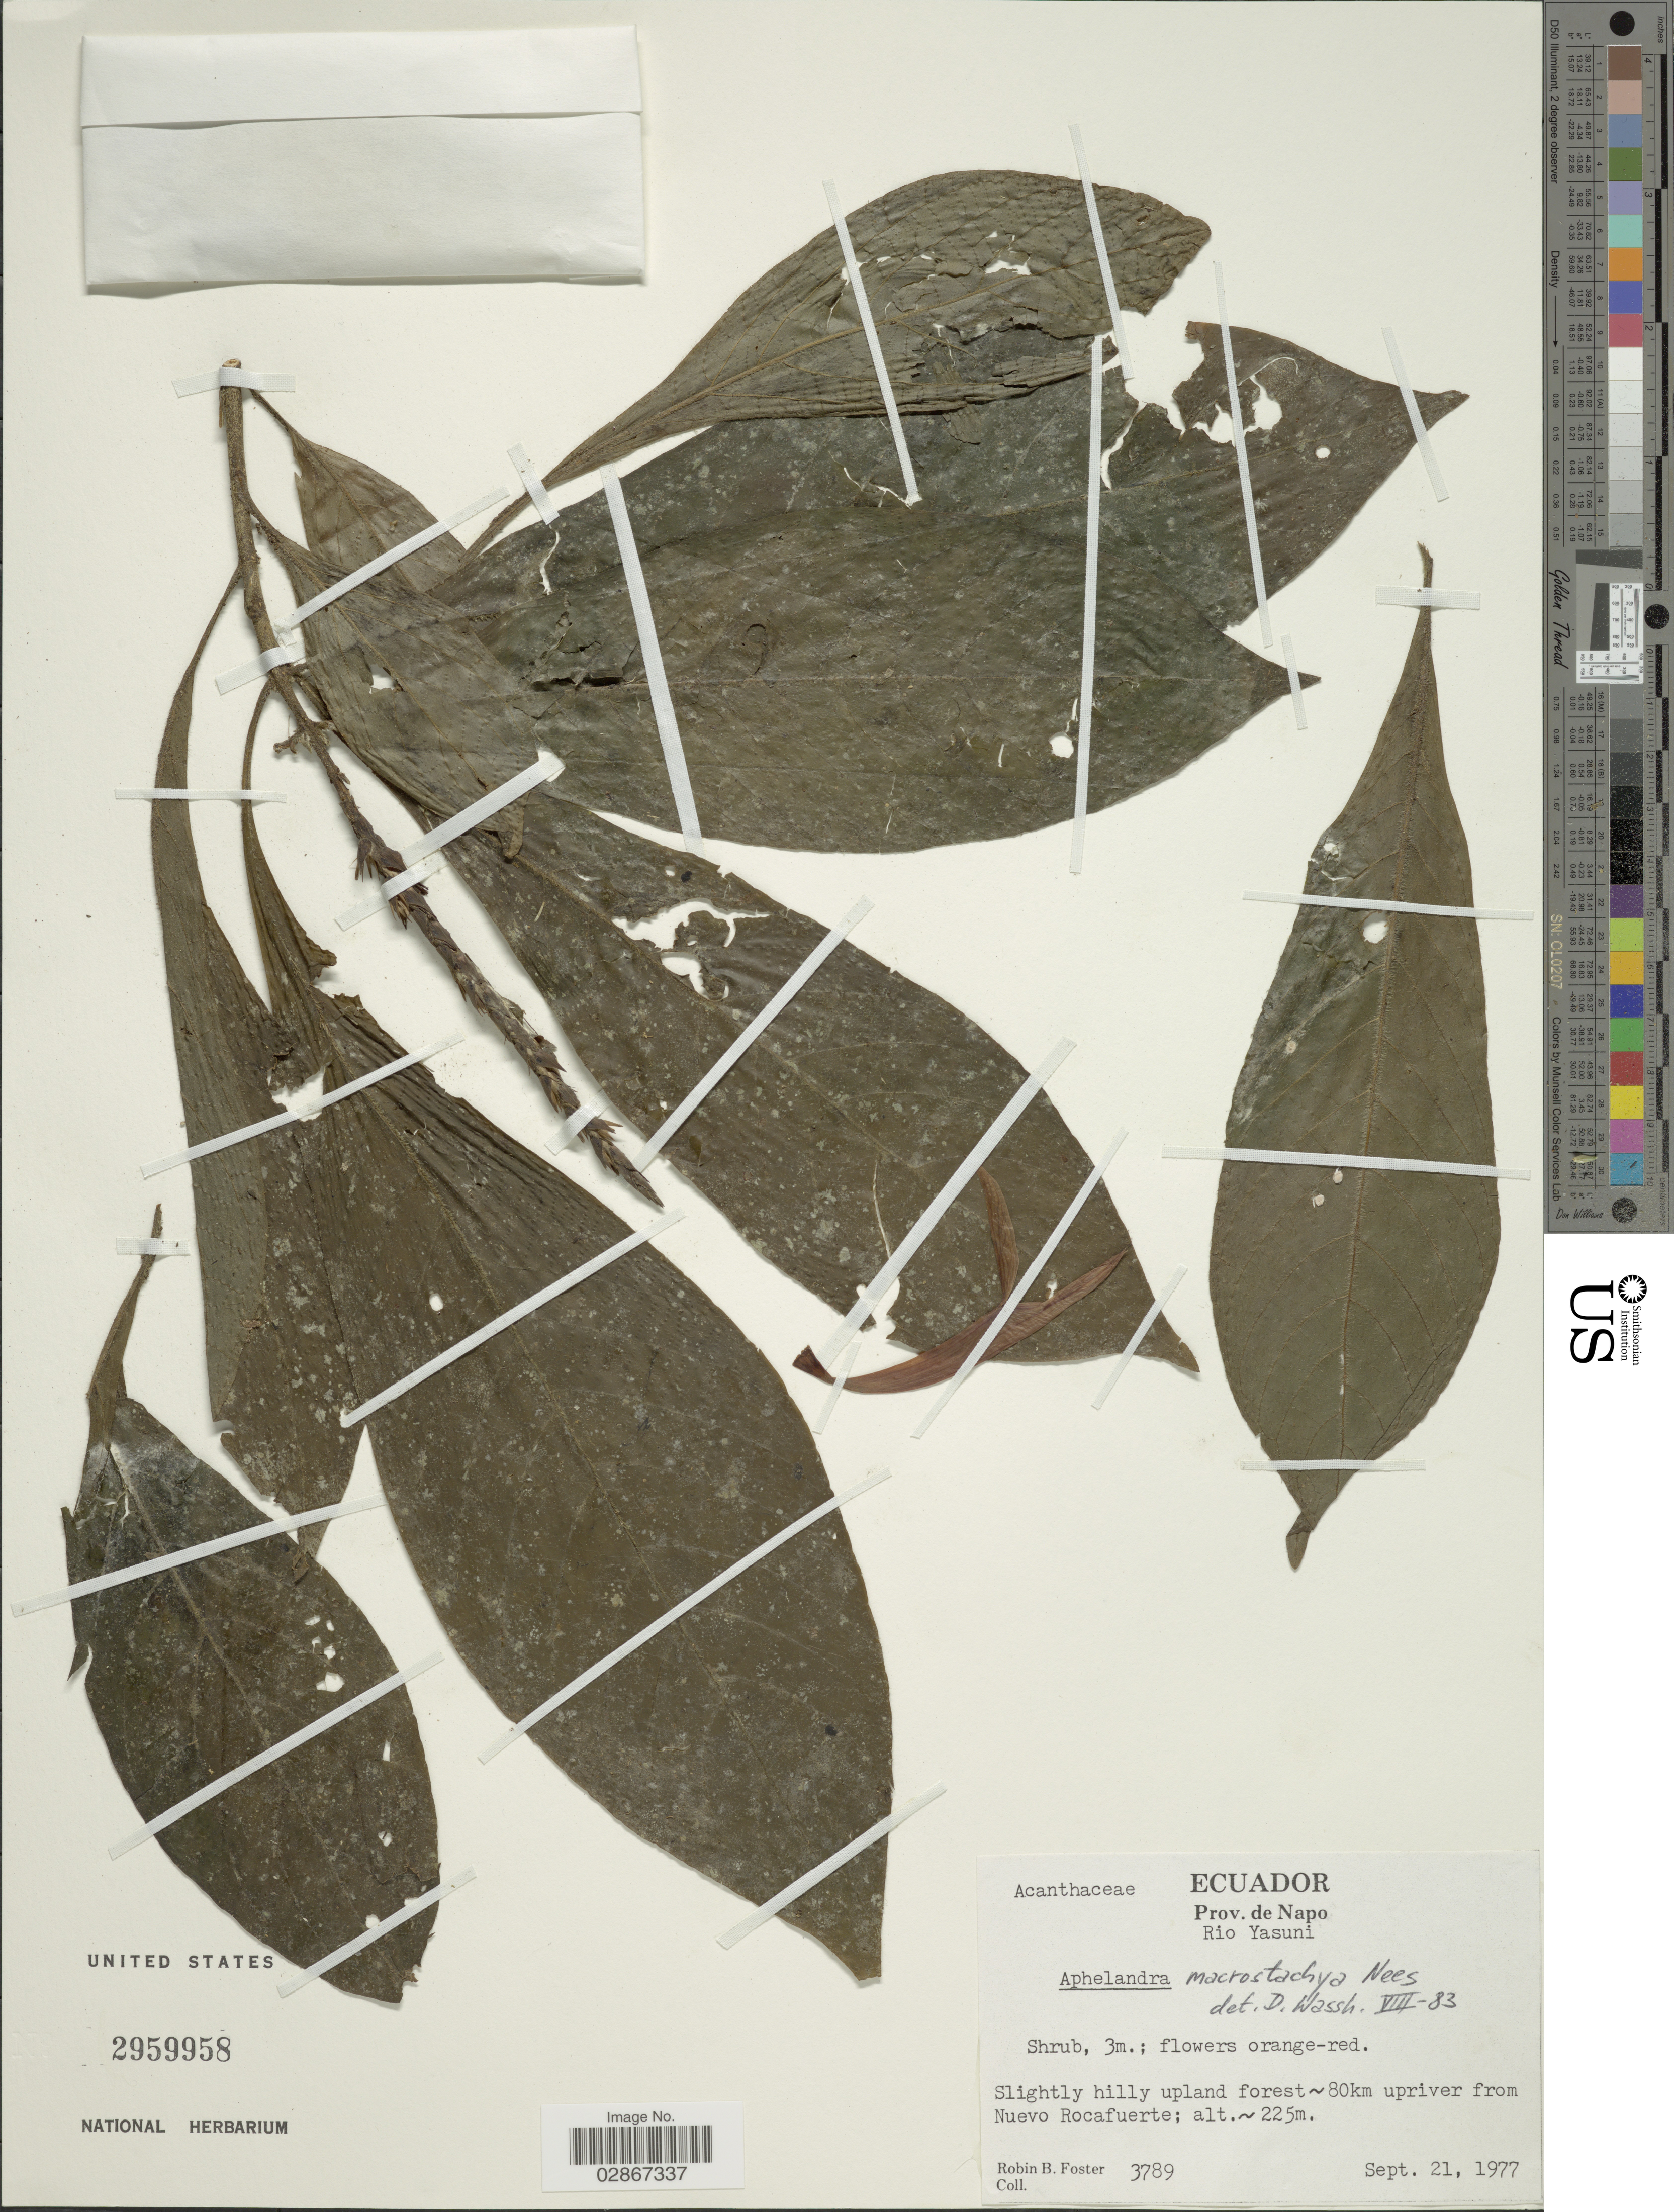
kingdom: Plantae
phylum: Tracheophyta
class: Magnoliopsida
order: Lamiales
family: Acanthaceae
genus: Aphelandra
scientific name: Aphelandra macrostachya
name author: Nees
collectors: R. B. Foster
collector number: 3789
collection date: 1977-09-21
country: Ecuador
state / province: Napo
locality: Prov. de Napo, Rio Yasuni. 80 km upriver from Nuevo Rocafuerte.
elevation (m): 225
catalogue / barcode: US 2959958